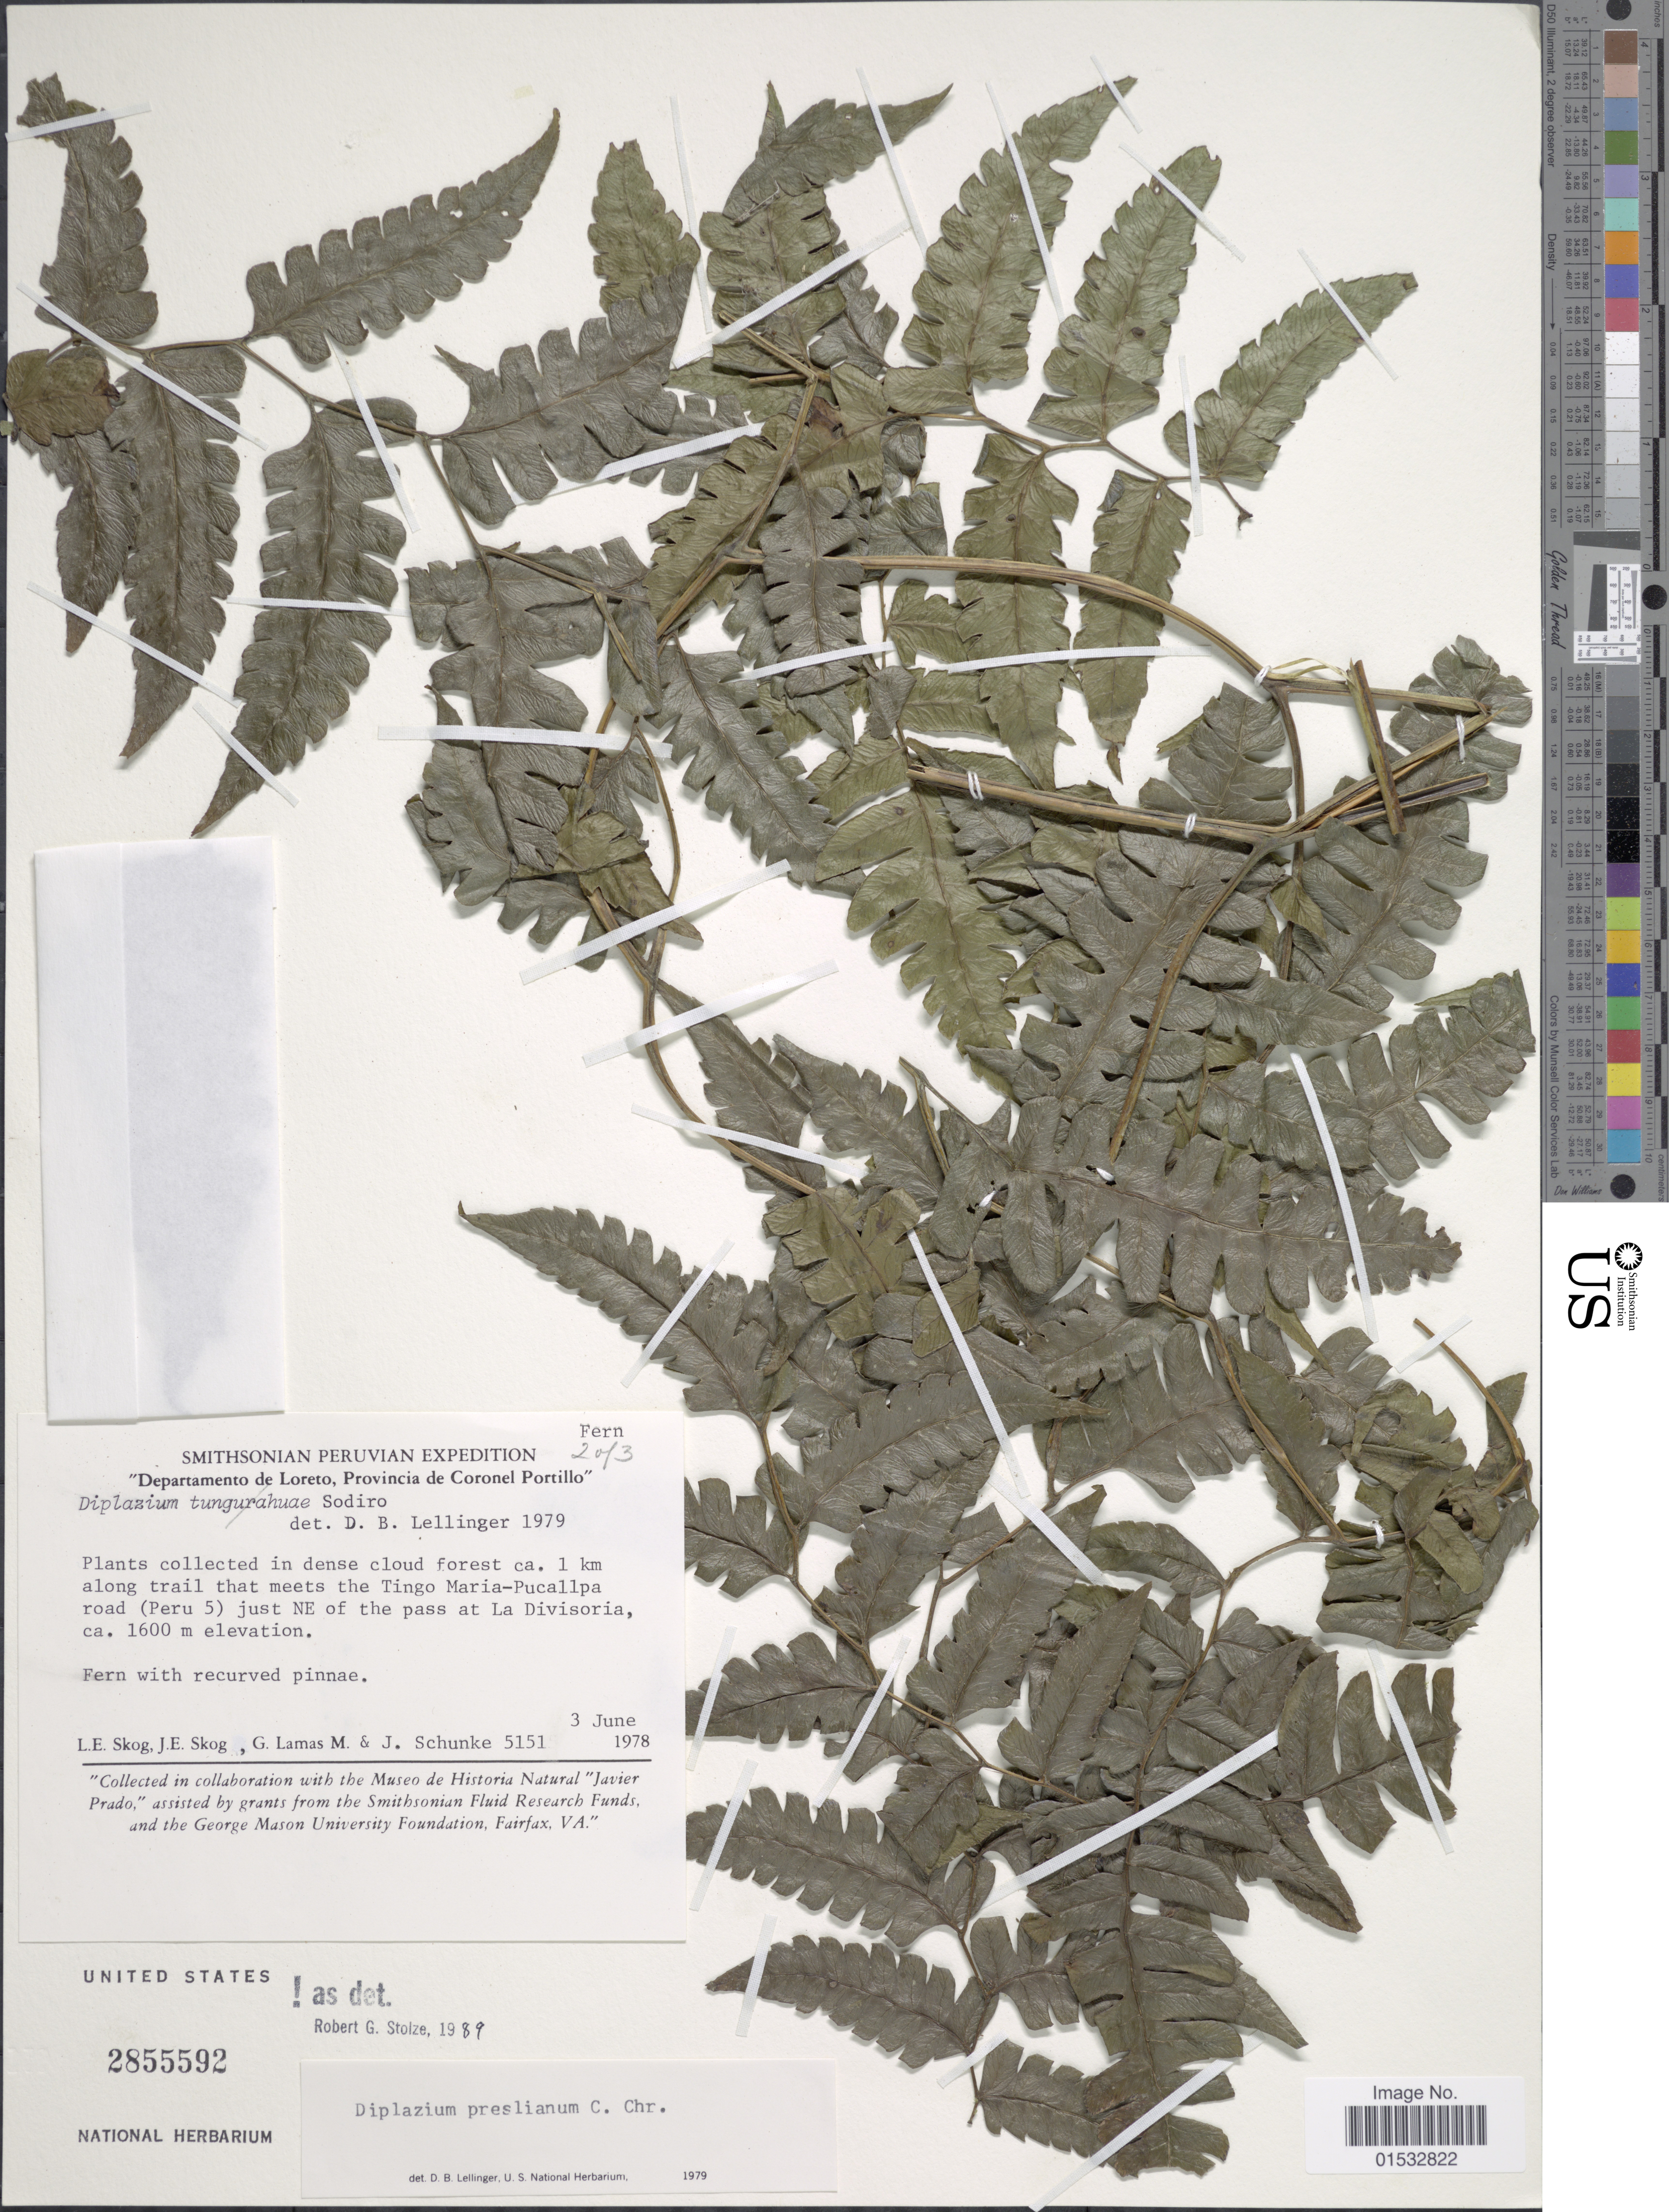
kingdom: Plantae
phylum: Tracheophyta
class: Polypodiopsida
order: Polypodiales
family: Athyriaceae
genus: Diplazium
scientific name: Diplazium flexuosum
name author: (C. Presl) C. Presl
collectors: L. E. Skog, J. E. Skog, G. Lamas M. & J. M. Schunke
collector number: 5151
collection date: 1978-06-03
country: Peru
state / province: Loreto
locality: Provincia Coronel Portillo, ca. 1 km along trail that meets the Tingo Maria- Pucallpa road (Peru 5) just NE of the pass at La Divisoria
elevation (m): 1600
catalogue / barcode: US 2855592